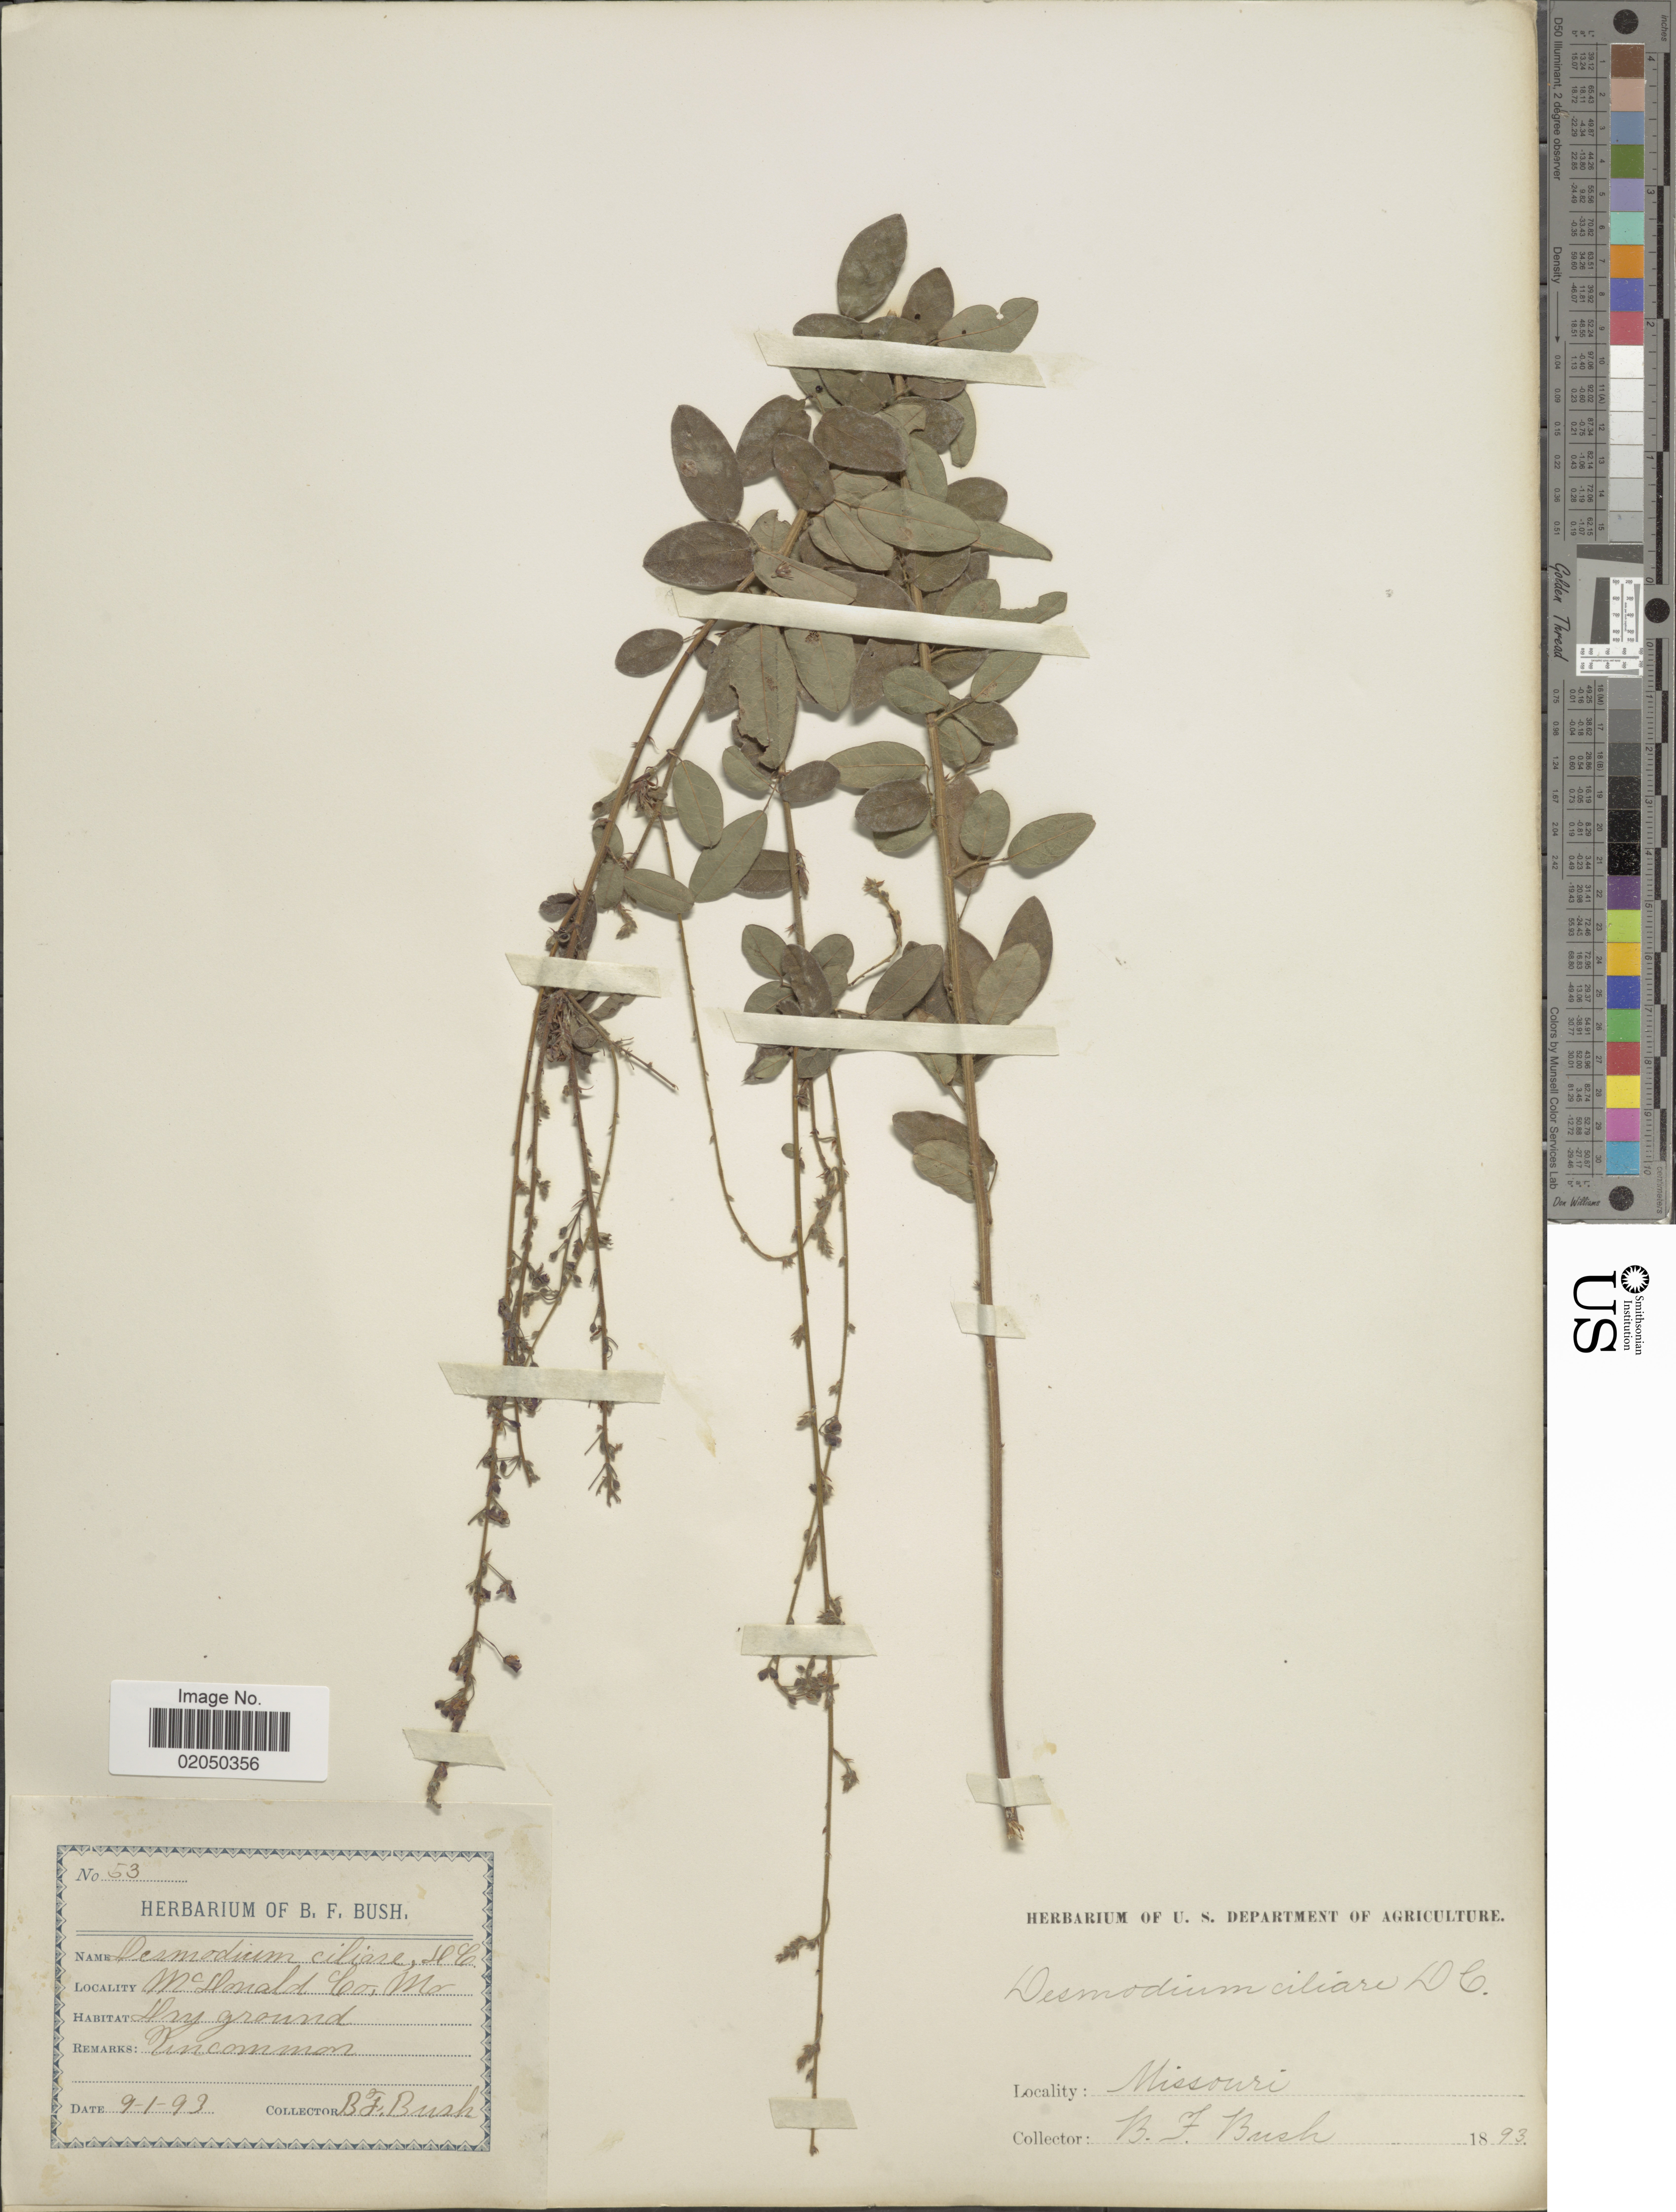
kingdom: Plantae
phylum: Tracheophyta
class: Magnoliopsida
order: Fabales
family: Fabaceae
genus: Desmodium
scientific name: Desmodium ciliare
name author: (Muhl. ex Willd.) DC.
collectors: B. F. Bush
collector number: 53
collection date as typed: Transcribed d/m/y: 9/1/93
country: United States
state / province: Missouri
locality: McDonald Co.